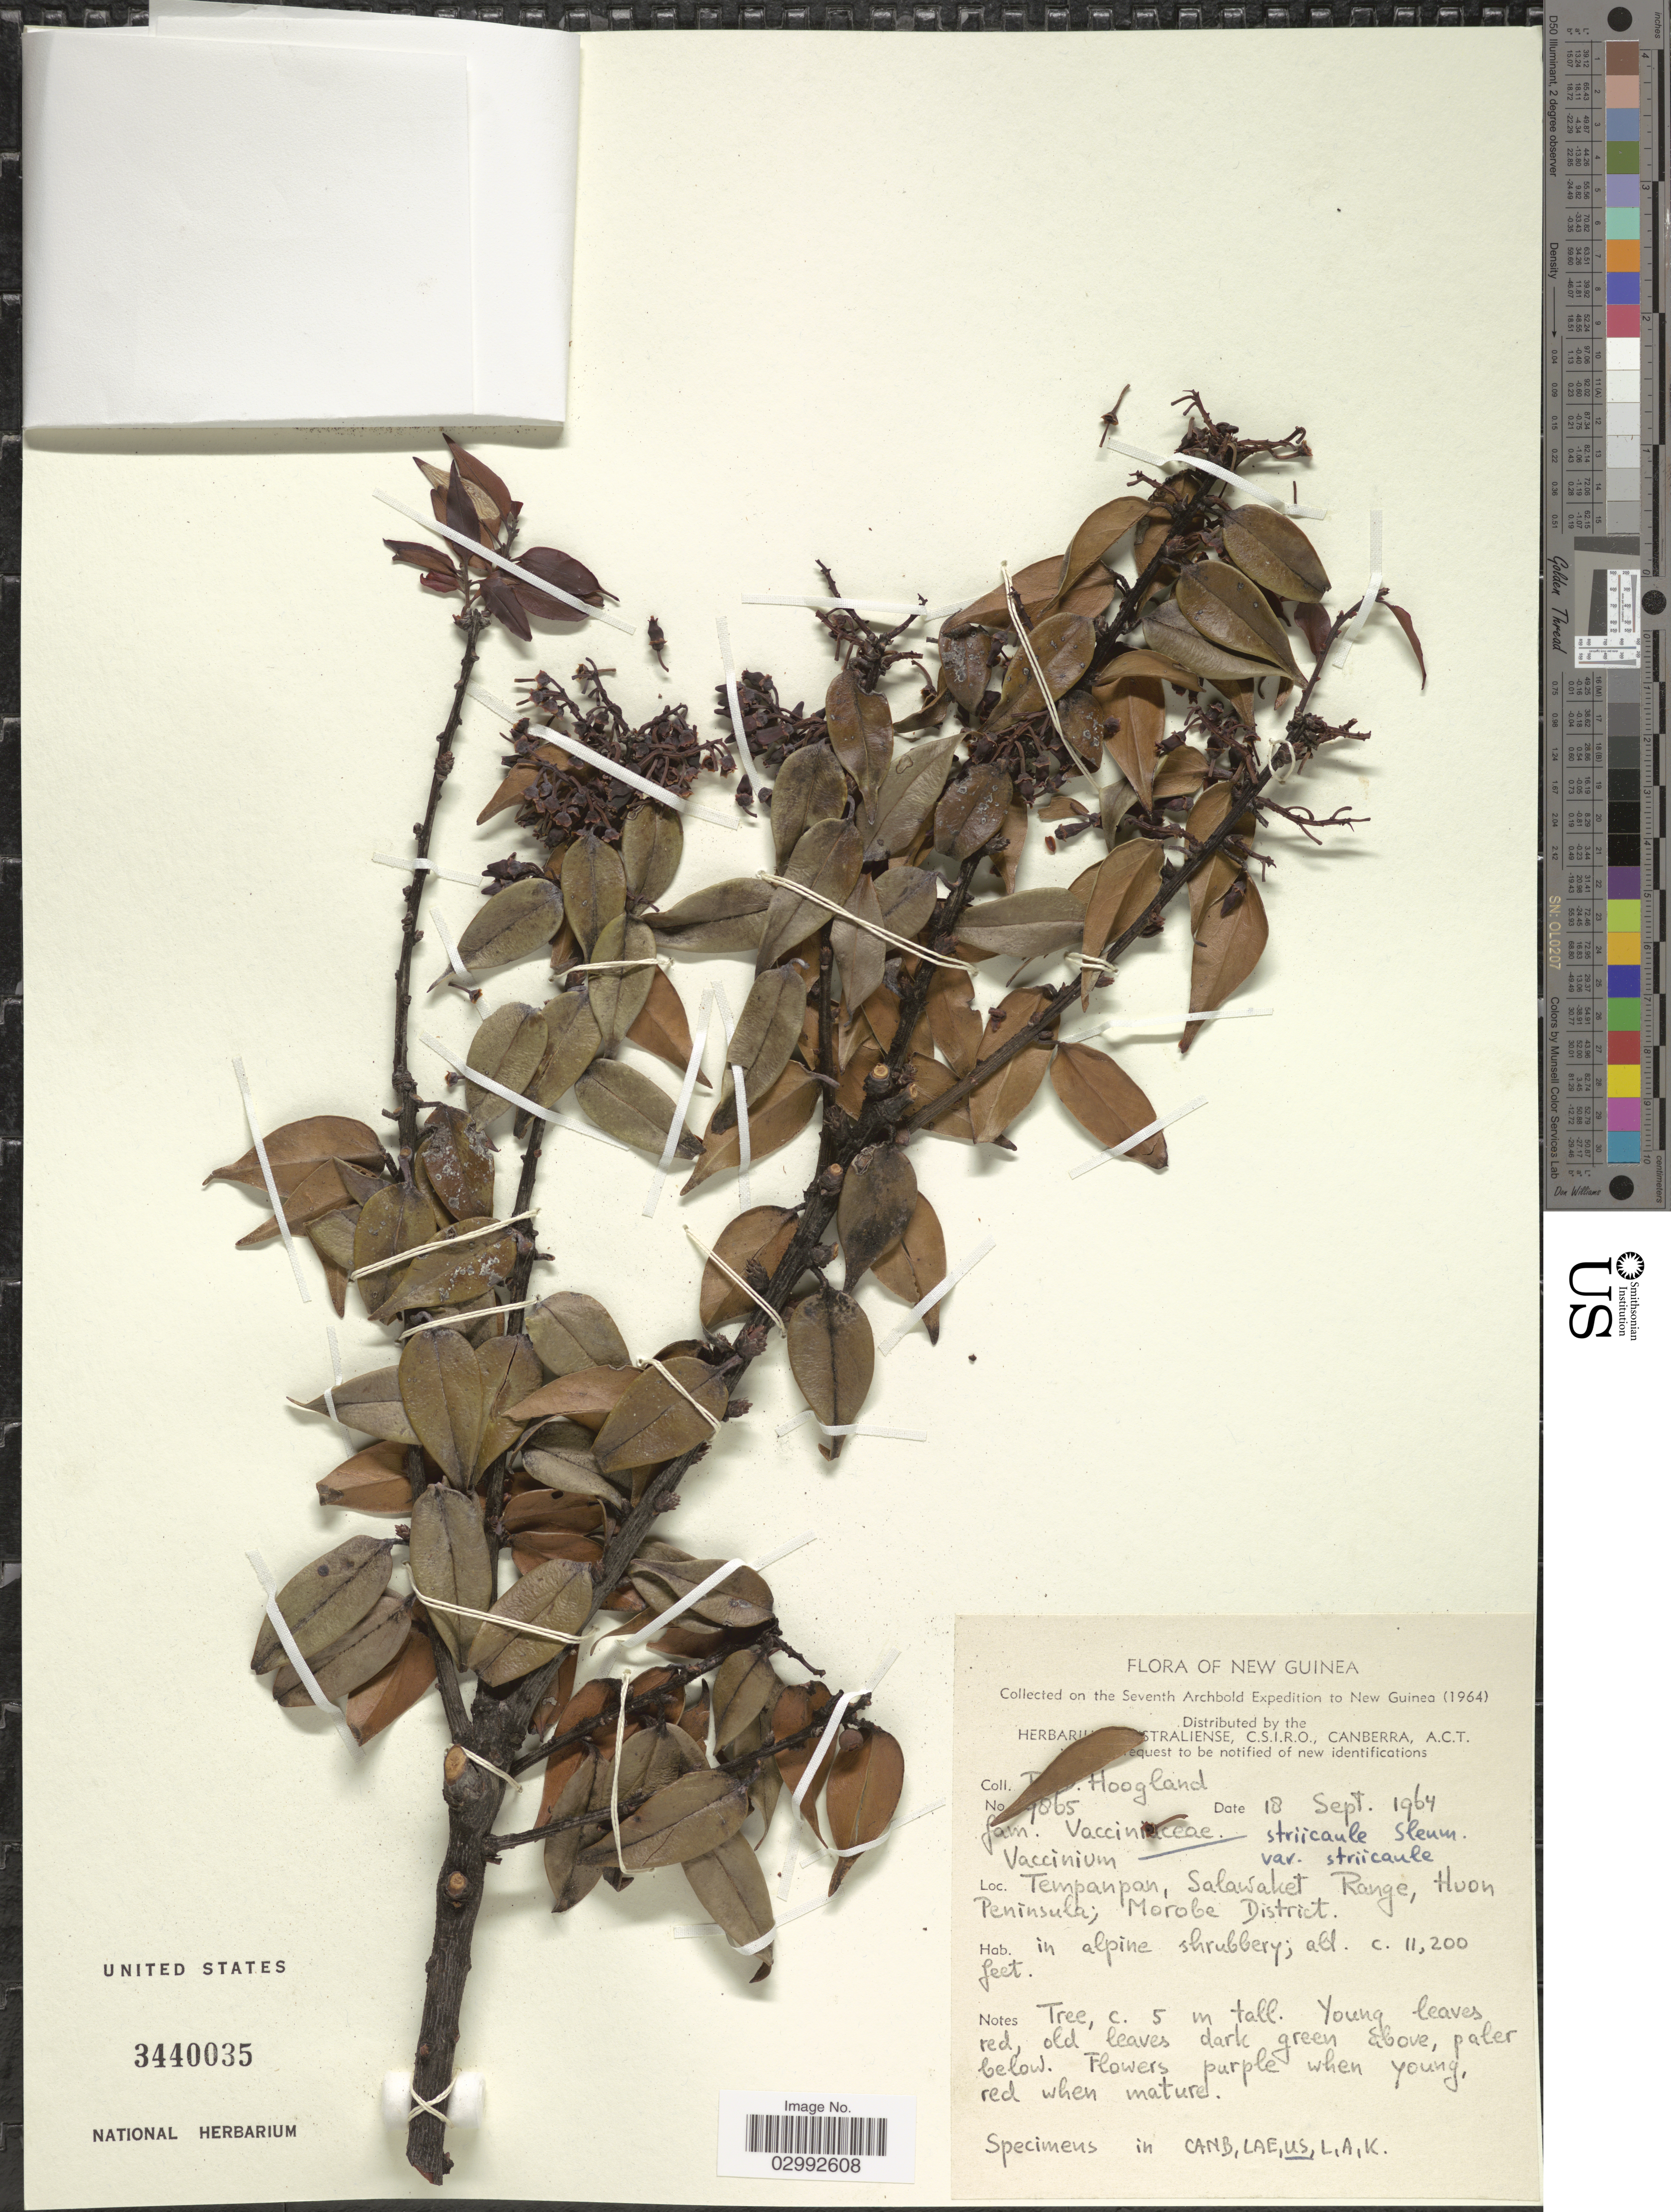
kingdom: Plantae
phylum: Tracheophyta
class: Magnoliopsida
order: Ericales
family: Ericaceae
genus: Vaccinium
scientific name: Vaccinium striicaule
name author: Sleumer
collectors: R. D. Hoogland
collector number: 9865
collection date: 1964-09-18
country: Papua New Guinea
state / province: Morobe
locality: Tempanpan, Salawaket Range, Huon Peninsula, Morobe District.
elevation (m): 3414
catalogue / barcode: US 3440035